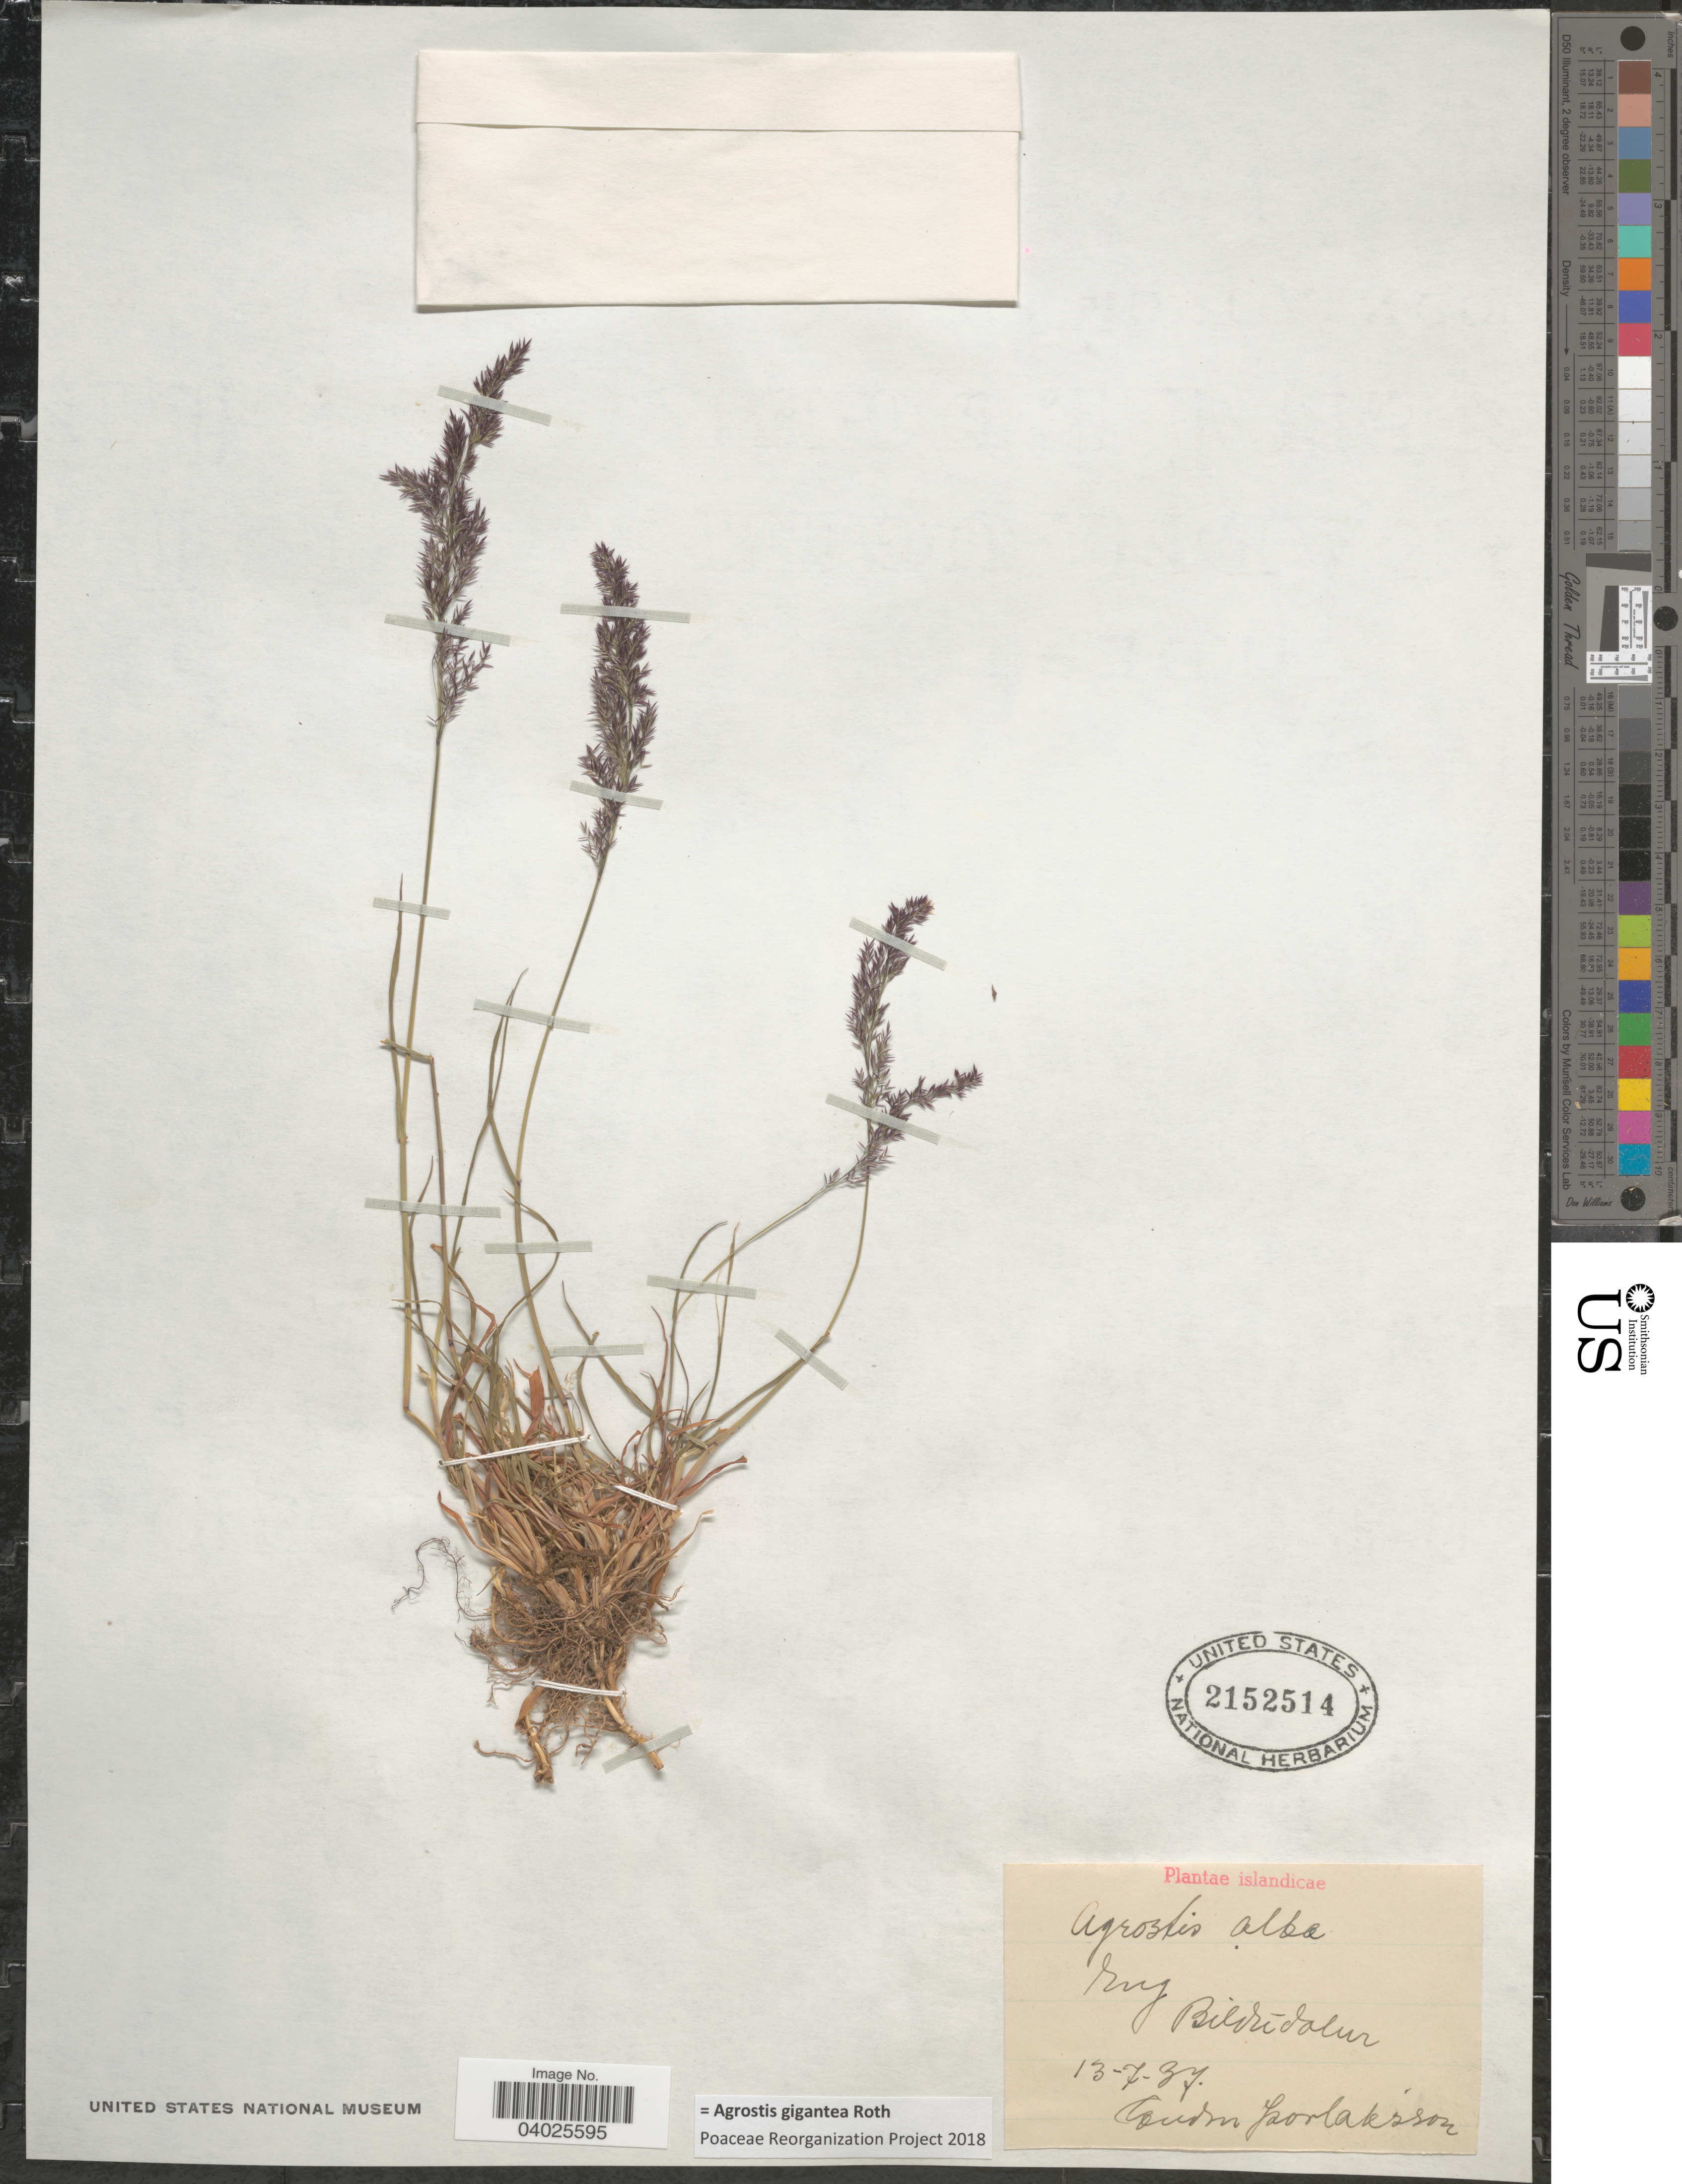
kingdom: Plantae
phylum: Tracheophyta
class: Liliopsida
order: Poales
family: Poaceae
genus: Agrostis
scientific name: Agrostis gigantea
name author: Roth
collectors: G. Porlaksson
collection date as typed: Transcribed d/m/y: 13/7/37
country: Iceland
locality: Islandicae. Eng Bildudalur.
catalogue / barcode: US 2152514